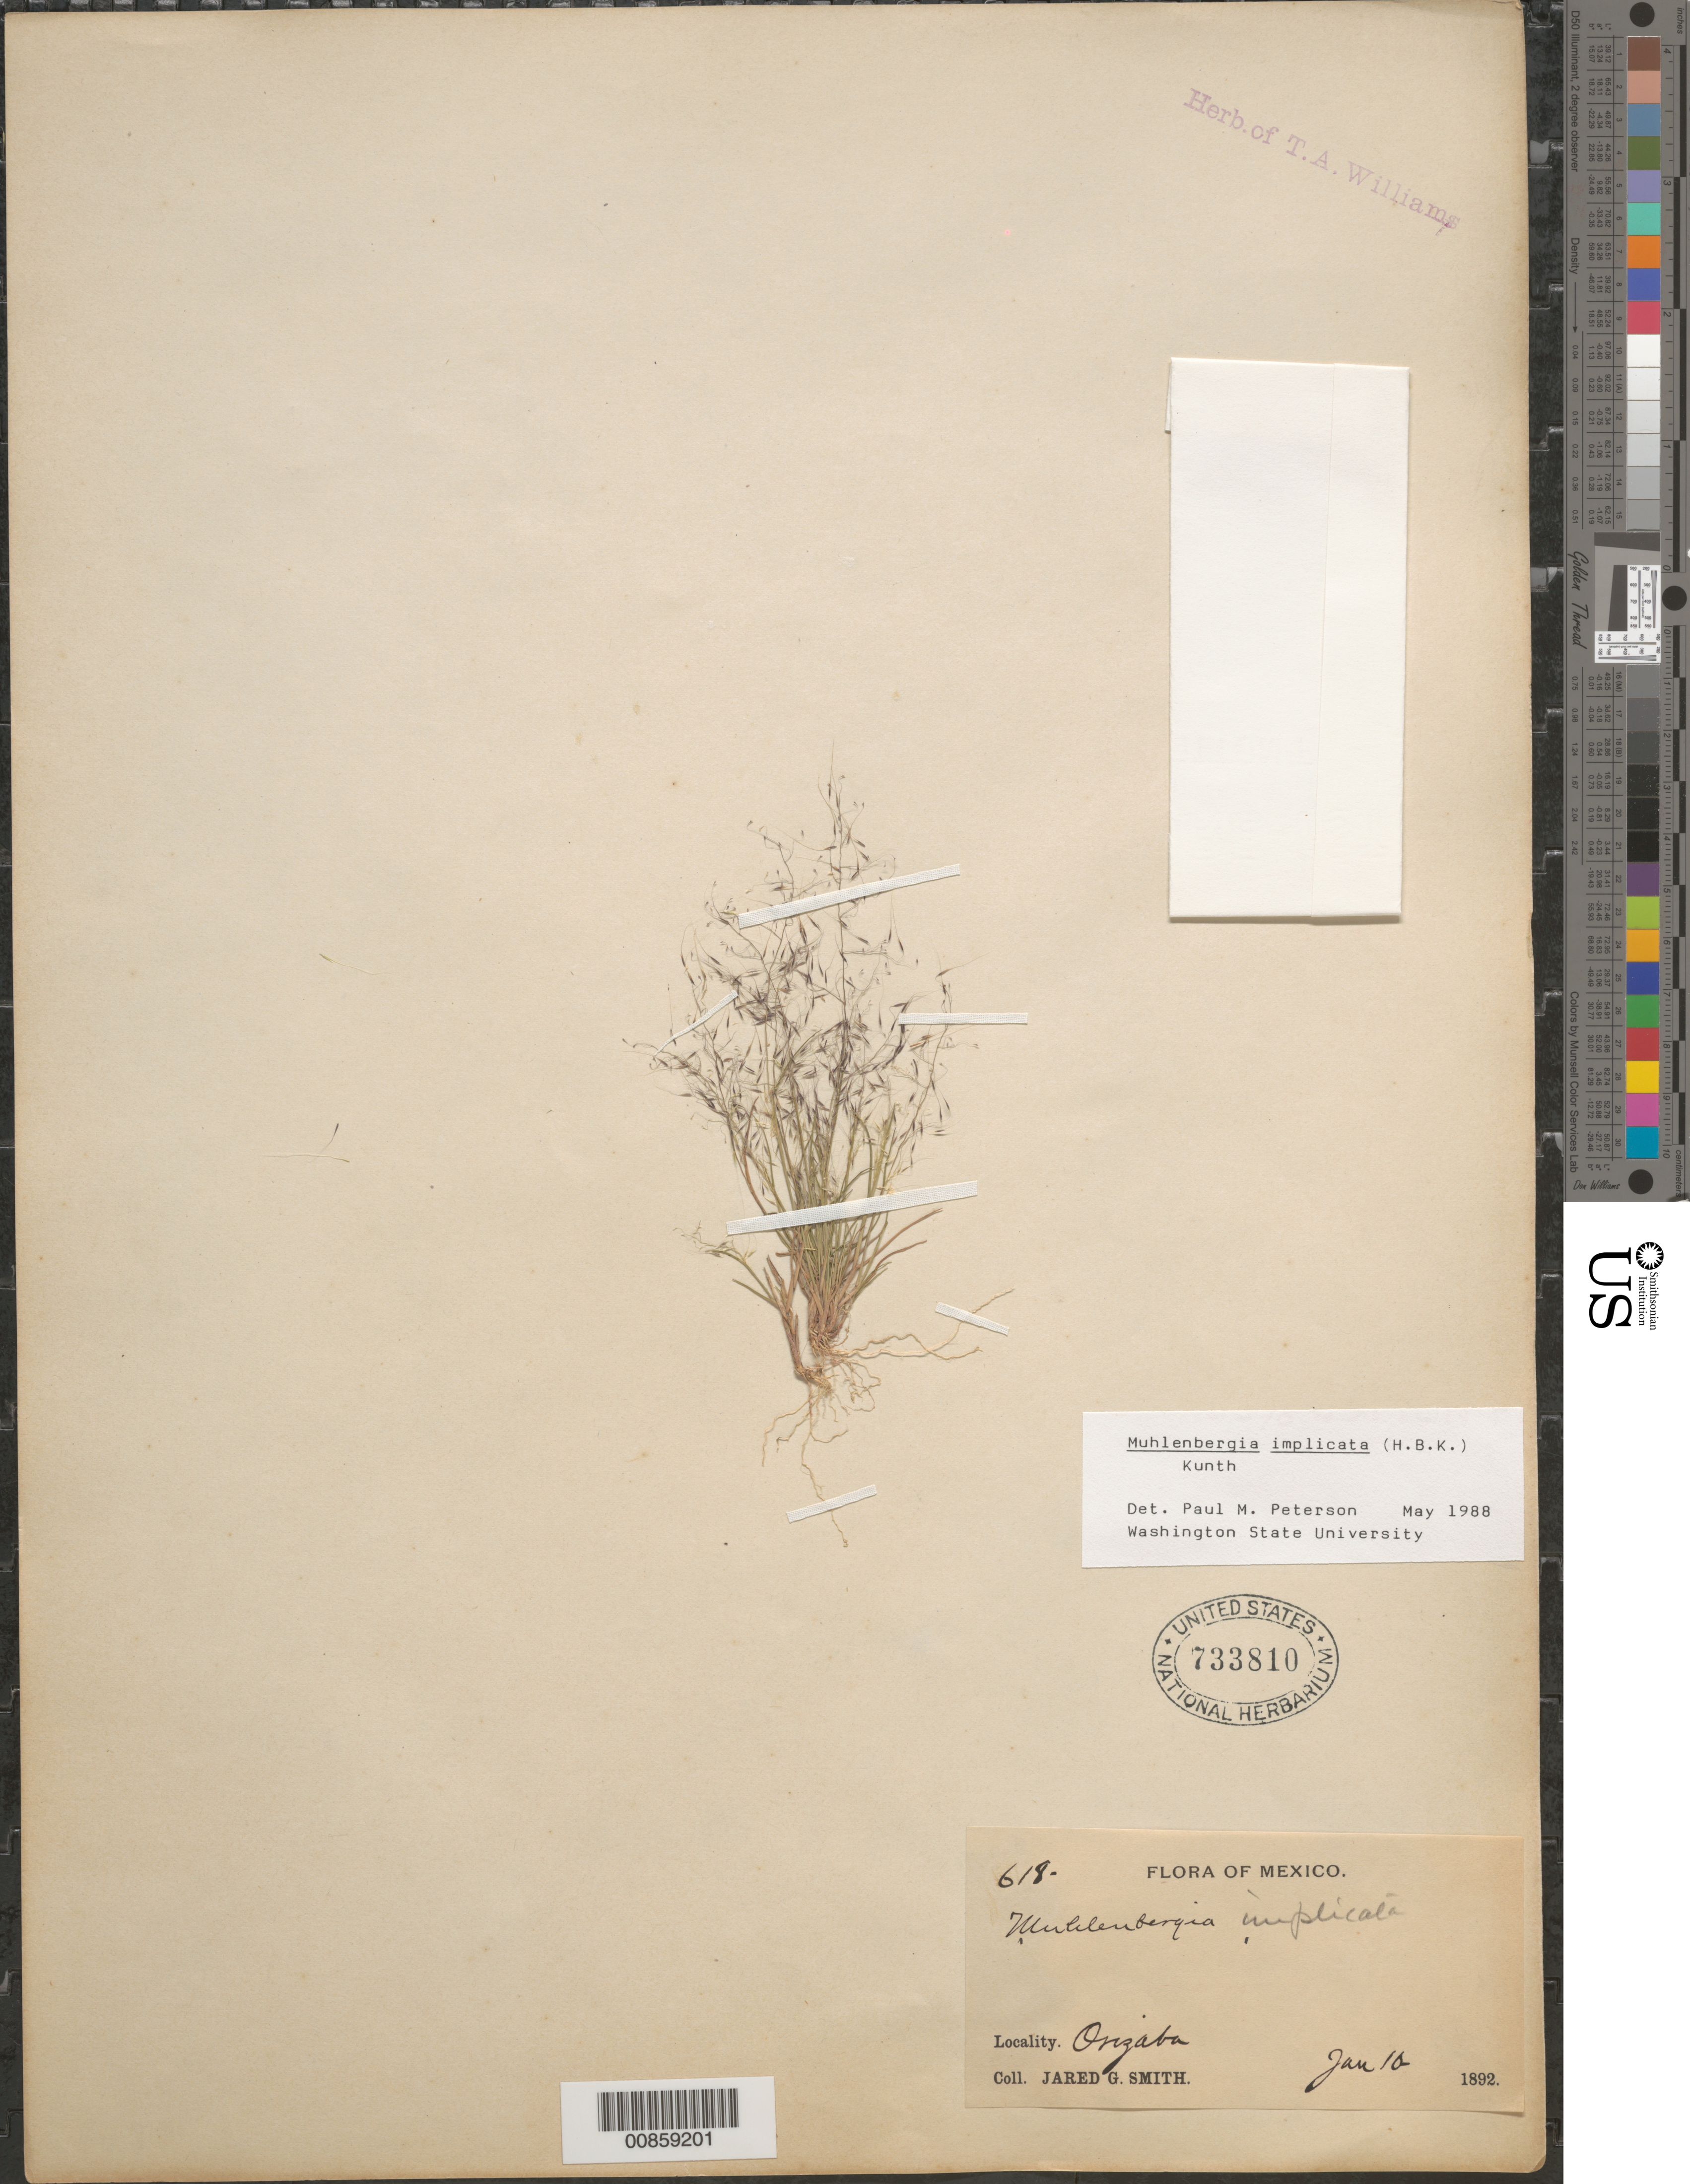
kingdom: Plantae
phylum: Tracheophyta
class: Liliopsida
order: Poales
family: Poaceae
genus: Muhlenbergia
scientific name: Muhlenbergia implicata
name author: (Kunth) Trin.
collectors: J. G. Smith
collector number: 618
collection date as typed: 10 Jan 1892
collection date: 1892-01-10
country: Mexico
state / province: Veracruz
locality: Orizaba, Ver.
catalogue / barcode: US 733810